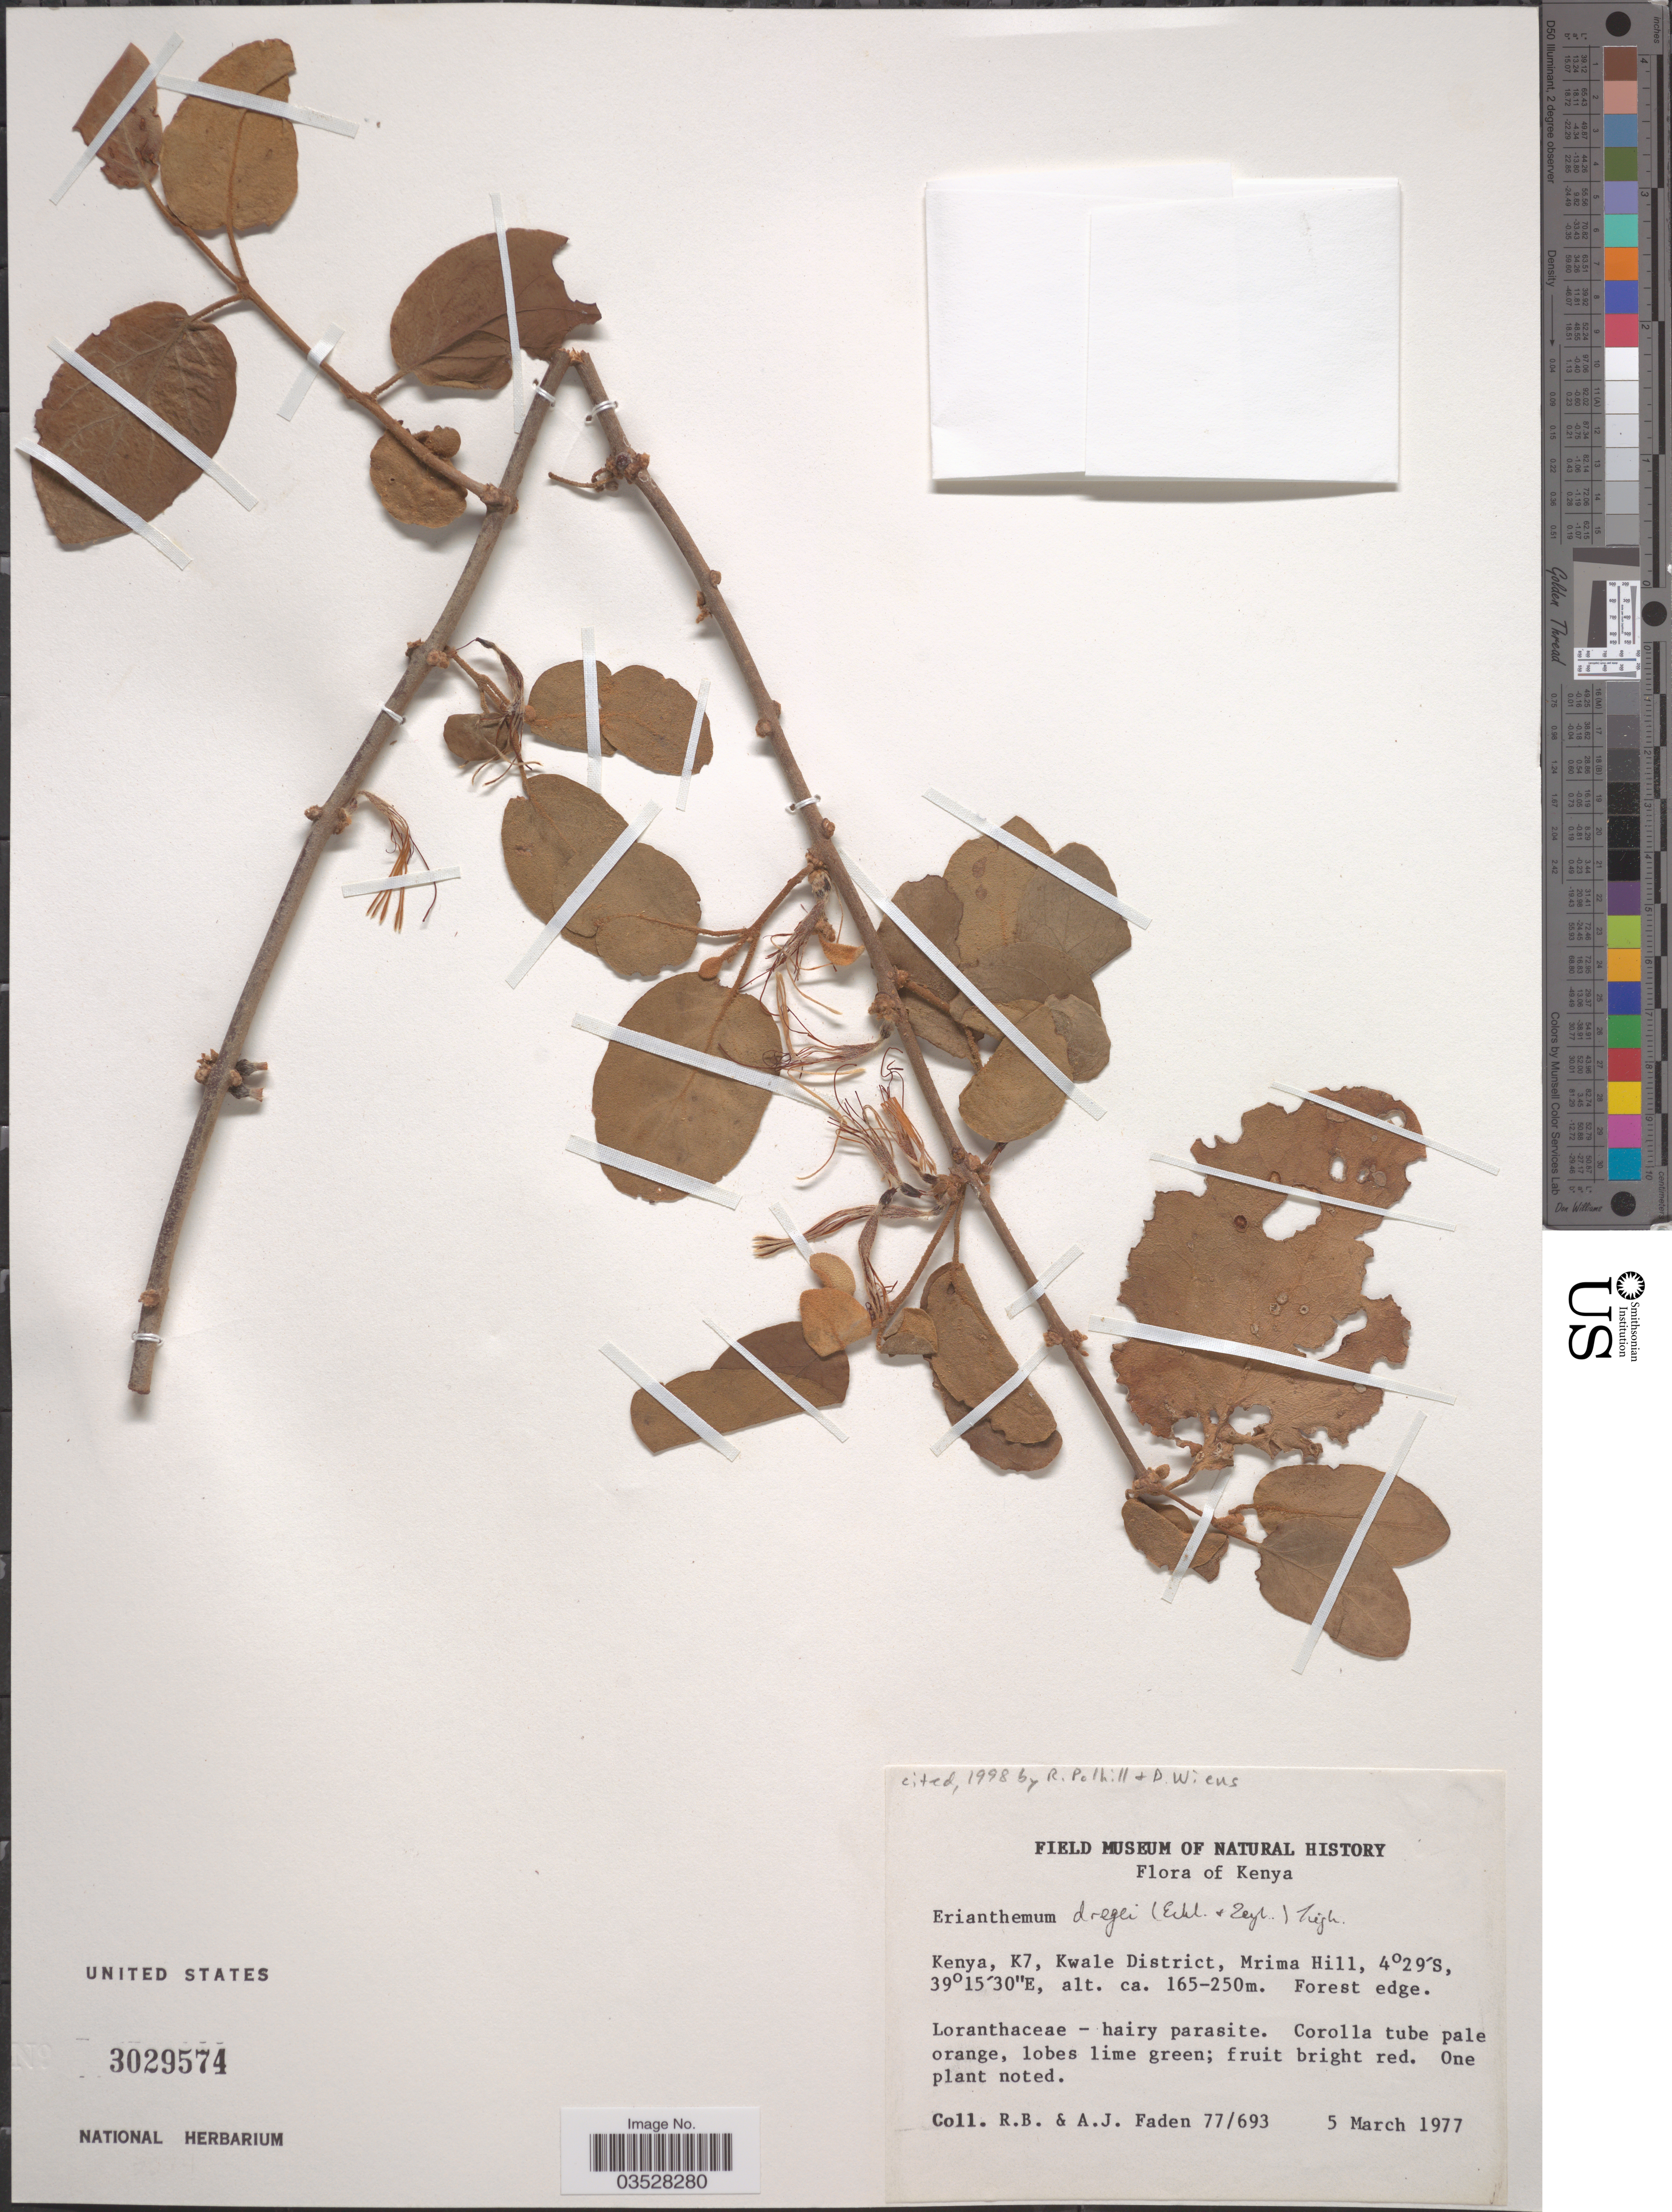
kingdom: Plantae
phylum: Tracheophyta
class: Magnoliopsida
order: Santalales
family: Loranthaceae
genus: Erianthemum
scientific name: Erianthemum dregei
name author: (Eckl. & Zeyh.) Tiegh.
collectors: R. B. Faden & A. J. Faden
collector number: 77/693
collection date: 1977-03-05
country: Kenya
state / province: Kwale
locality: K7, Kwale District, Mrima Hill.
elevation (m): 165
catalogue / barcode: US 3029574